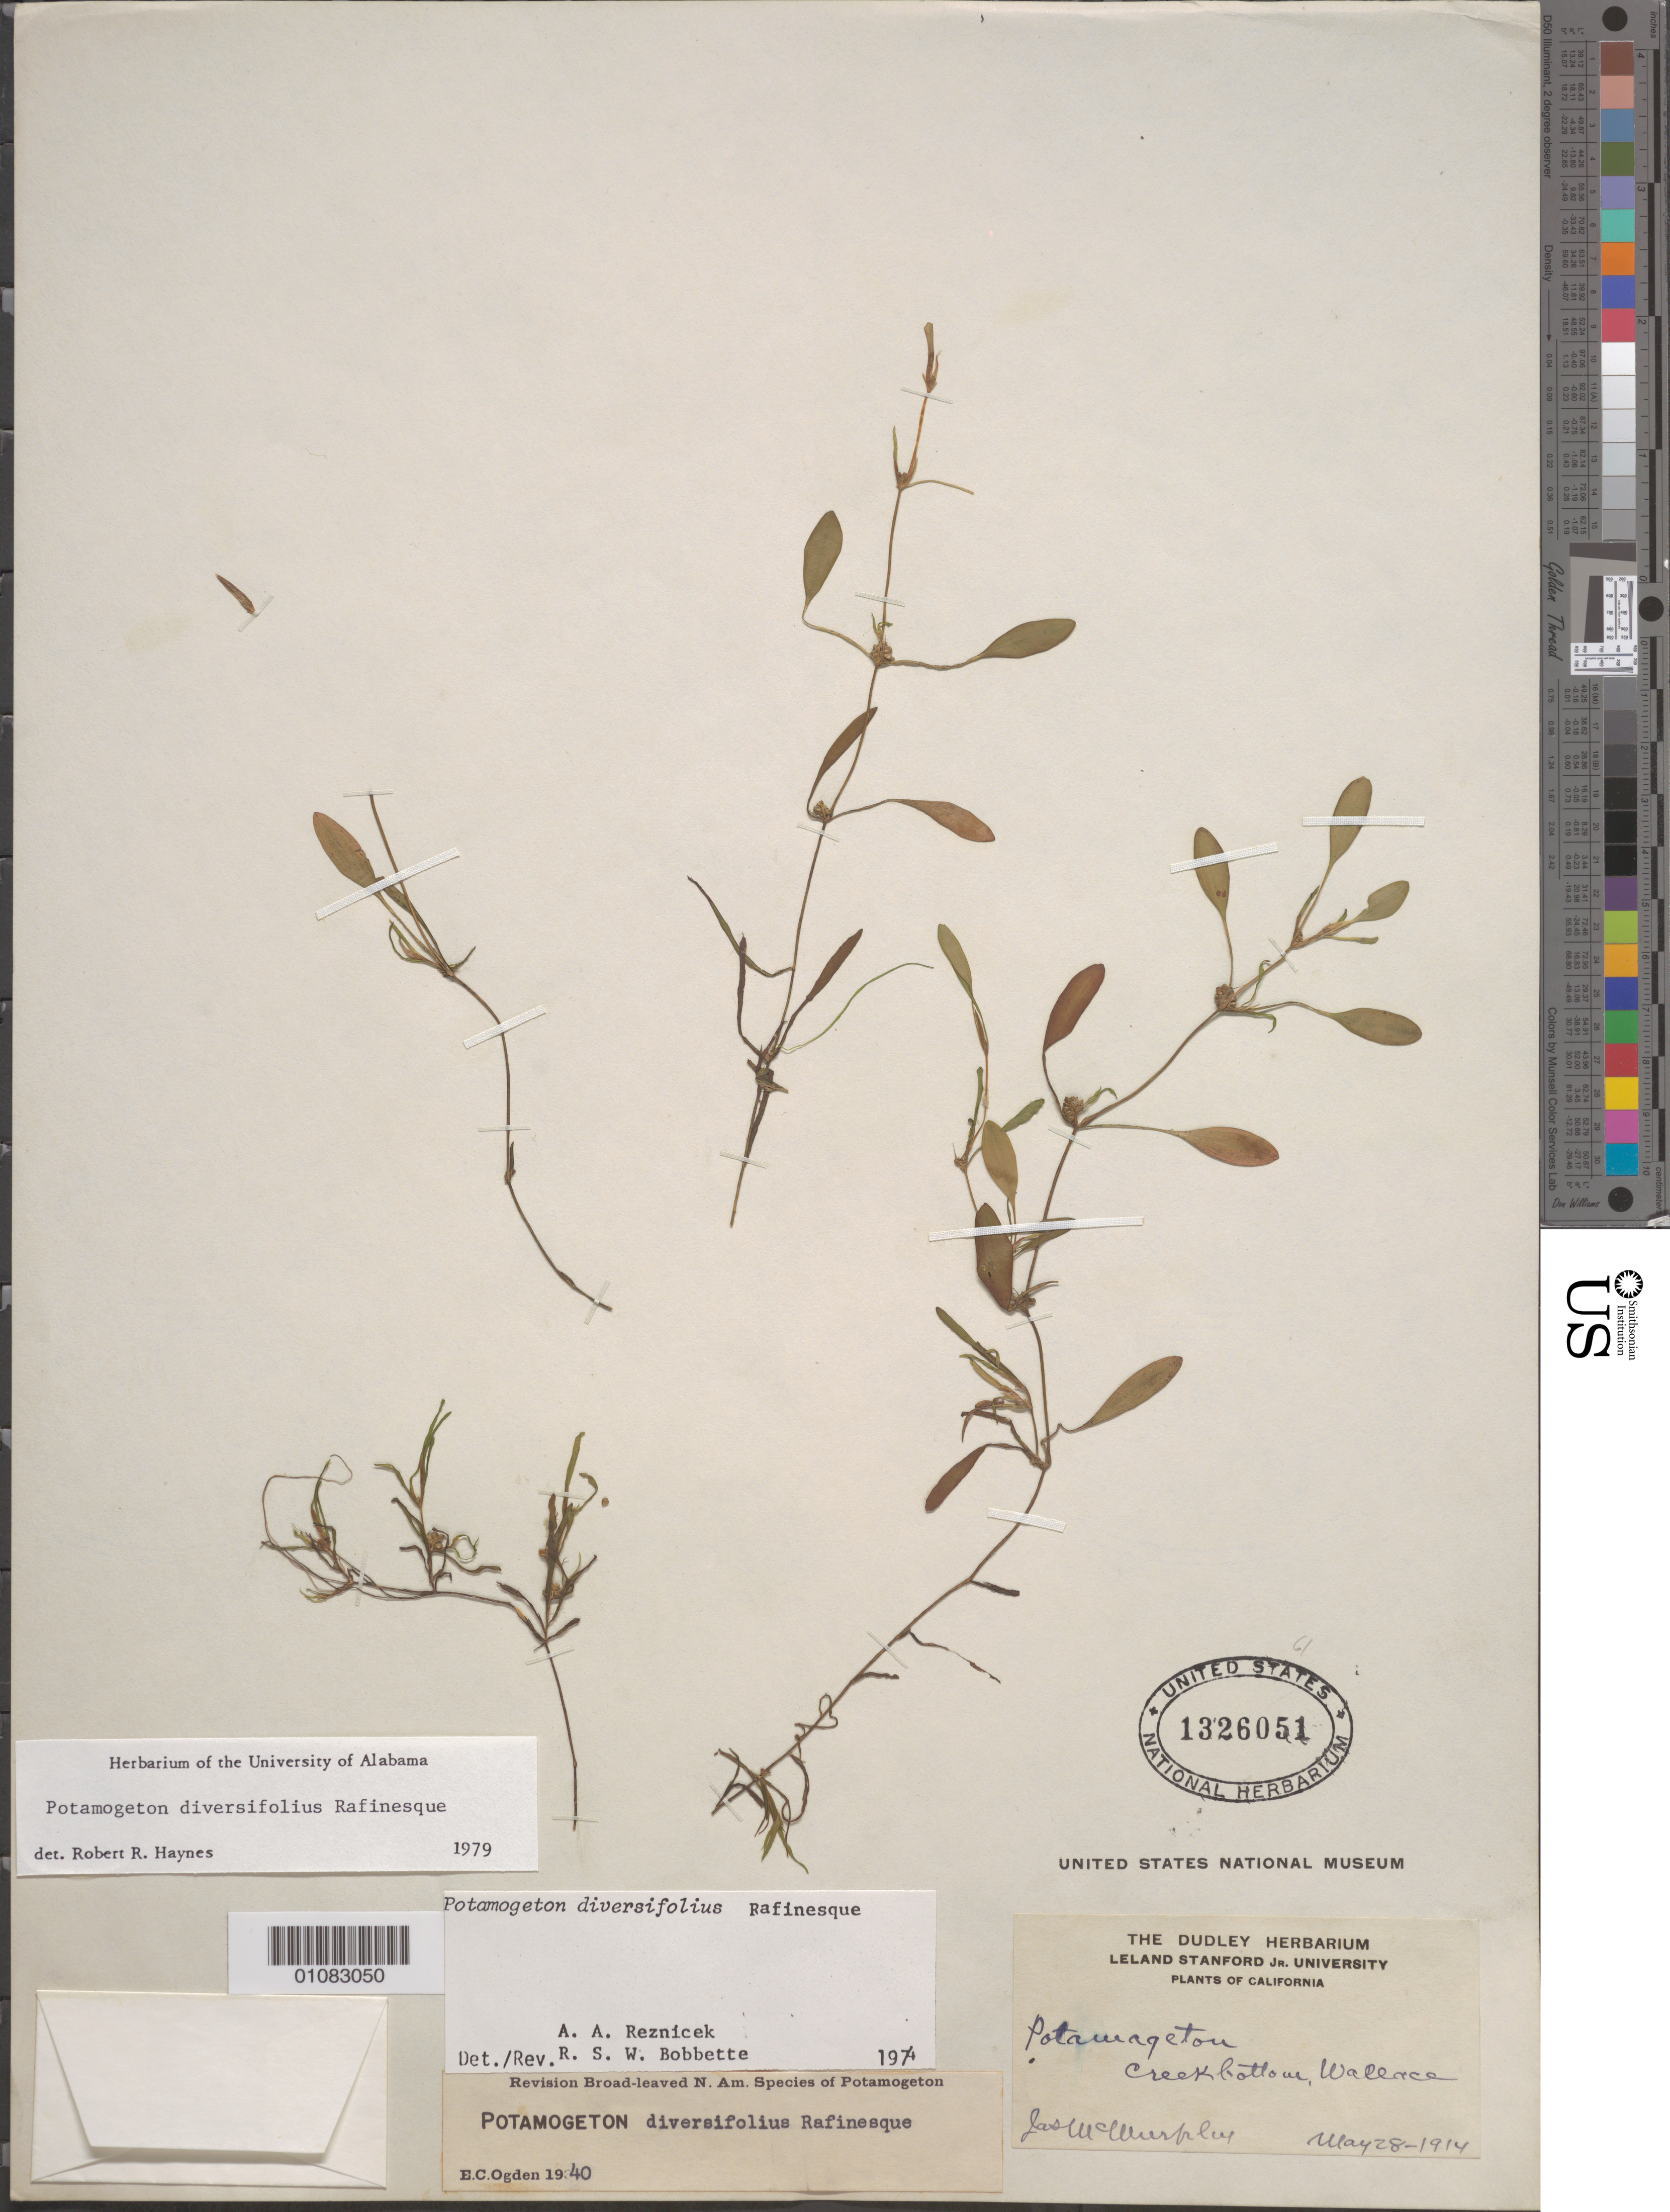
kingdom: Plantae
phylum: Tracheophyta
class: Liliopsida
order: Alismatales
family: Potamogetonaceae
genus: Potamogeton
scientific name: Potamogeton diversifolius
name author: Raf.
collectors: J. Wurkley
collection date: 1914-05-28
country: United States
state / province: California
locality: Wallace, Creek Bottom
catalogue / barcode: US 1326051